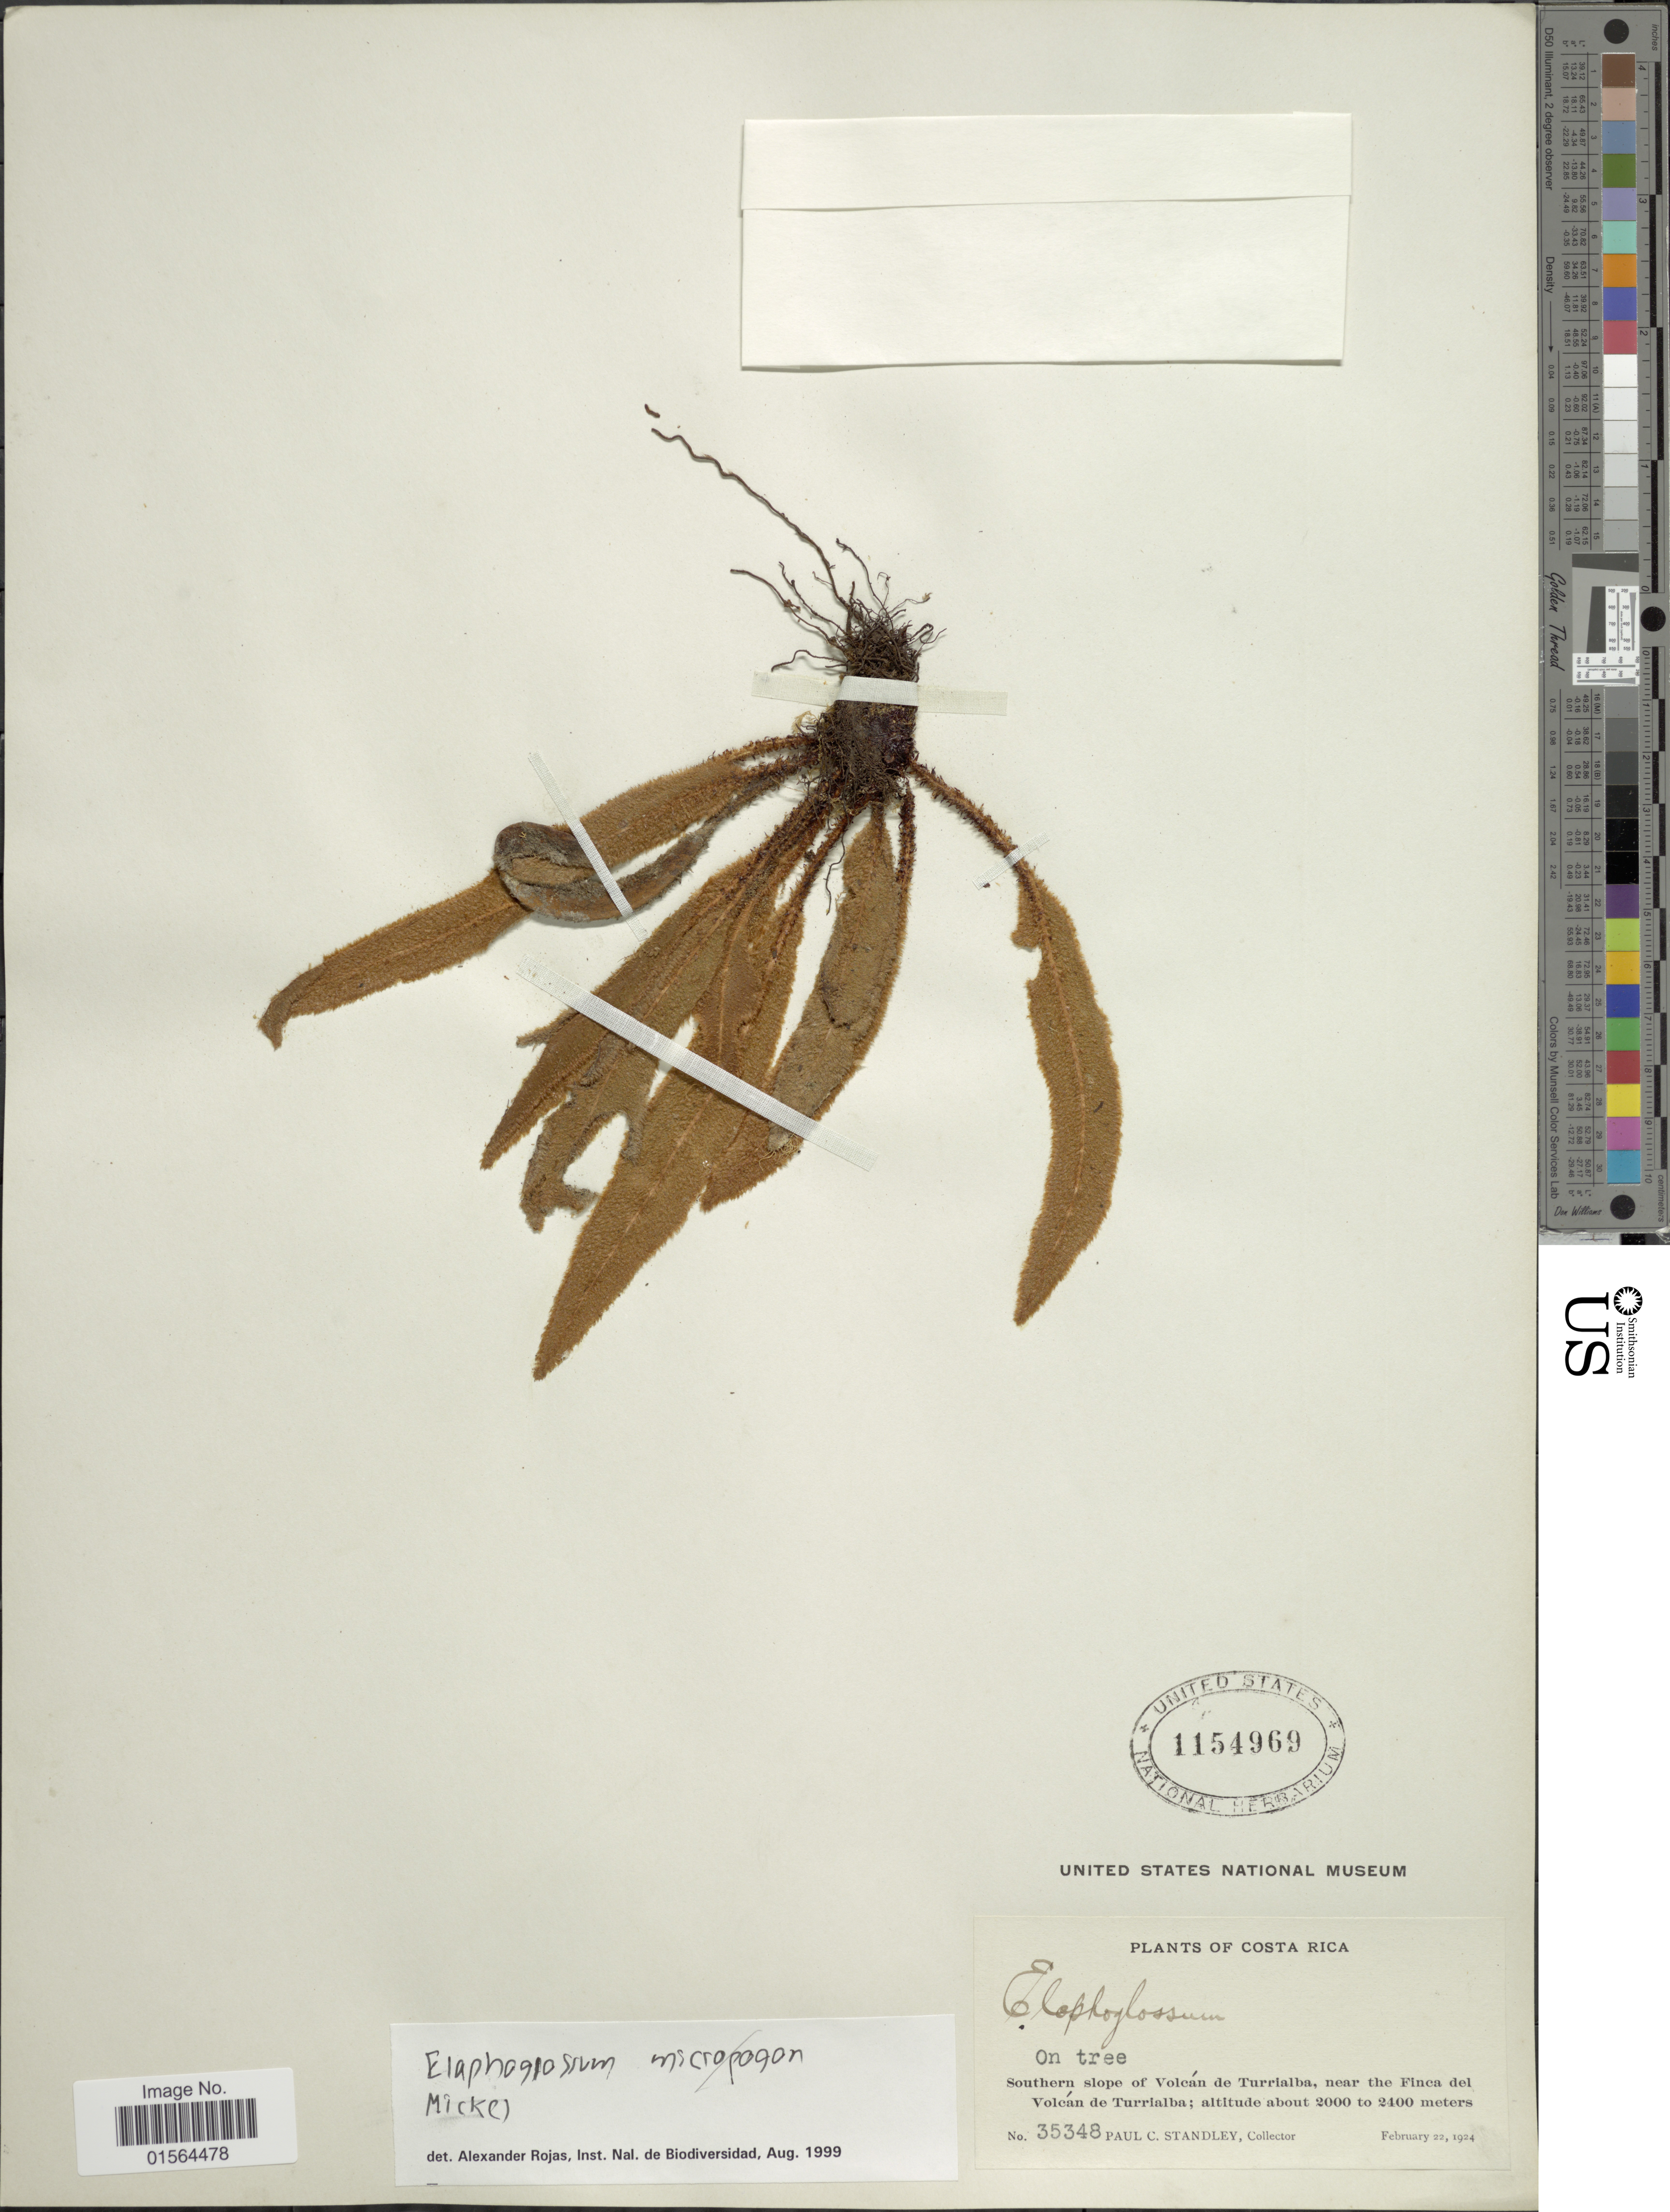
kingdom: Plantae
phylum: Tracheophyta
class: Polypodiopsida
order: Polypodiales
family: Dryopteridaceae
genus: Elaphoglossum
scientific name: Elaphoglossum paleaceum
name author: (Hook. & Grev.) Sledge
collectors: P. C. Standley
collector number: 35348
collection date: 1924-02-22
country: Costa Rica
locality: Southern slope of Volcan de Turrialba, near the Finca del Volcan de Turrialba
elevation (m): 2000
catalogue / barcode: US 1154969